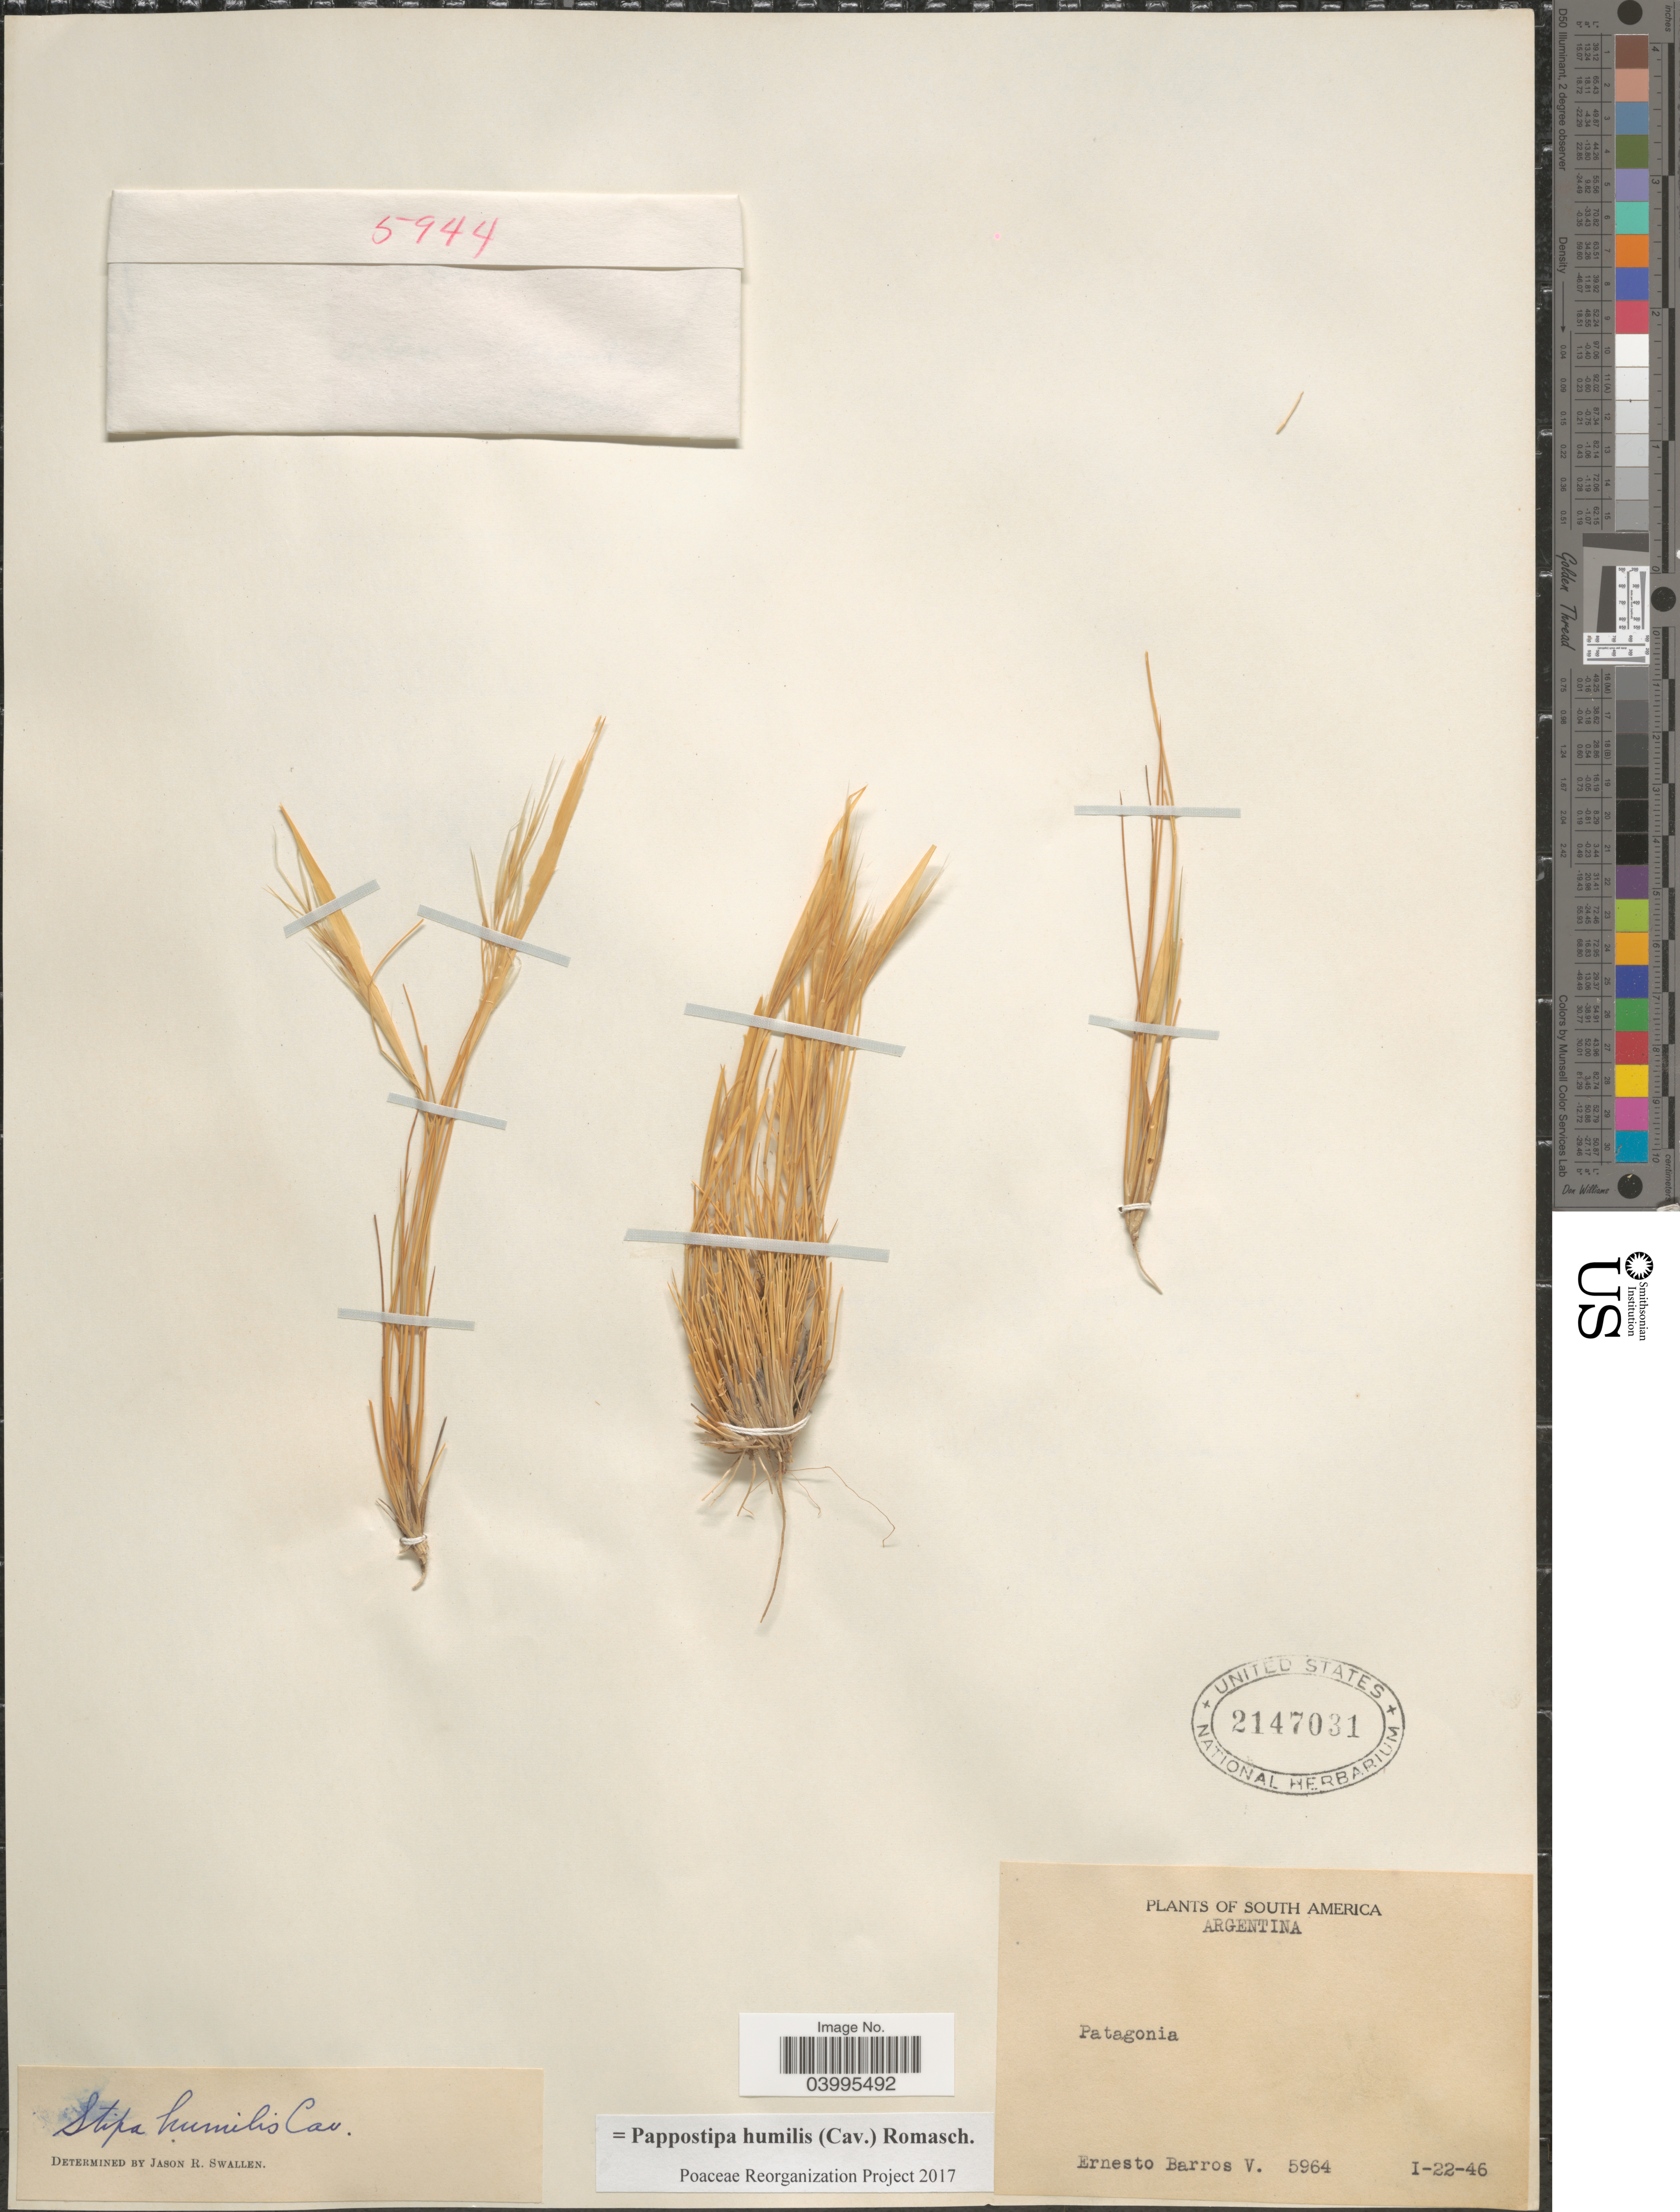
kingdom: Plantae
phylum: Tracheophyta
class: Liliopsida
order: Poales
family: Poaceae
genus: Pappostipa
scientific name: Pappostipa humilis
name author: (Cav.) Romasch.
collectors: E. Barros V.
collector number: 5964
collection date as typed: Transcribed d/m/y: 22/1/46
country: Argentina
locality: Patagonia.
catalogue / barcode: US 2147031